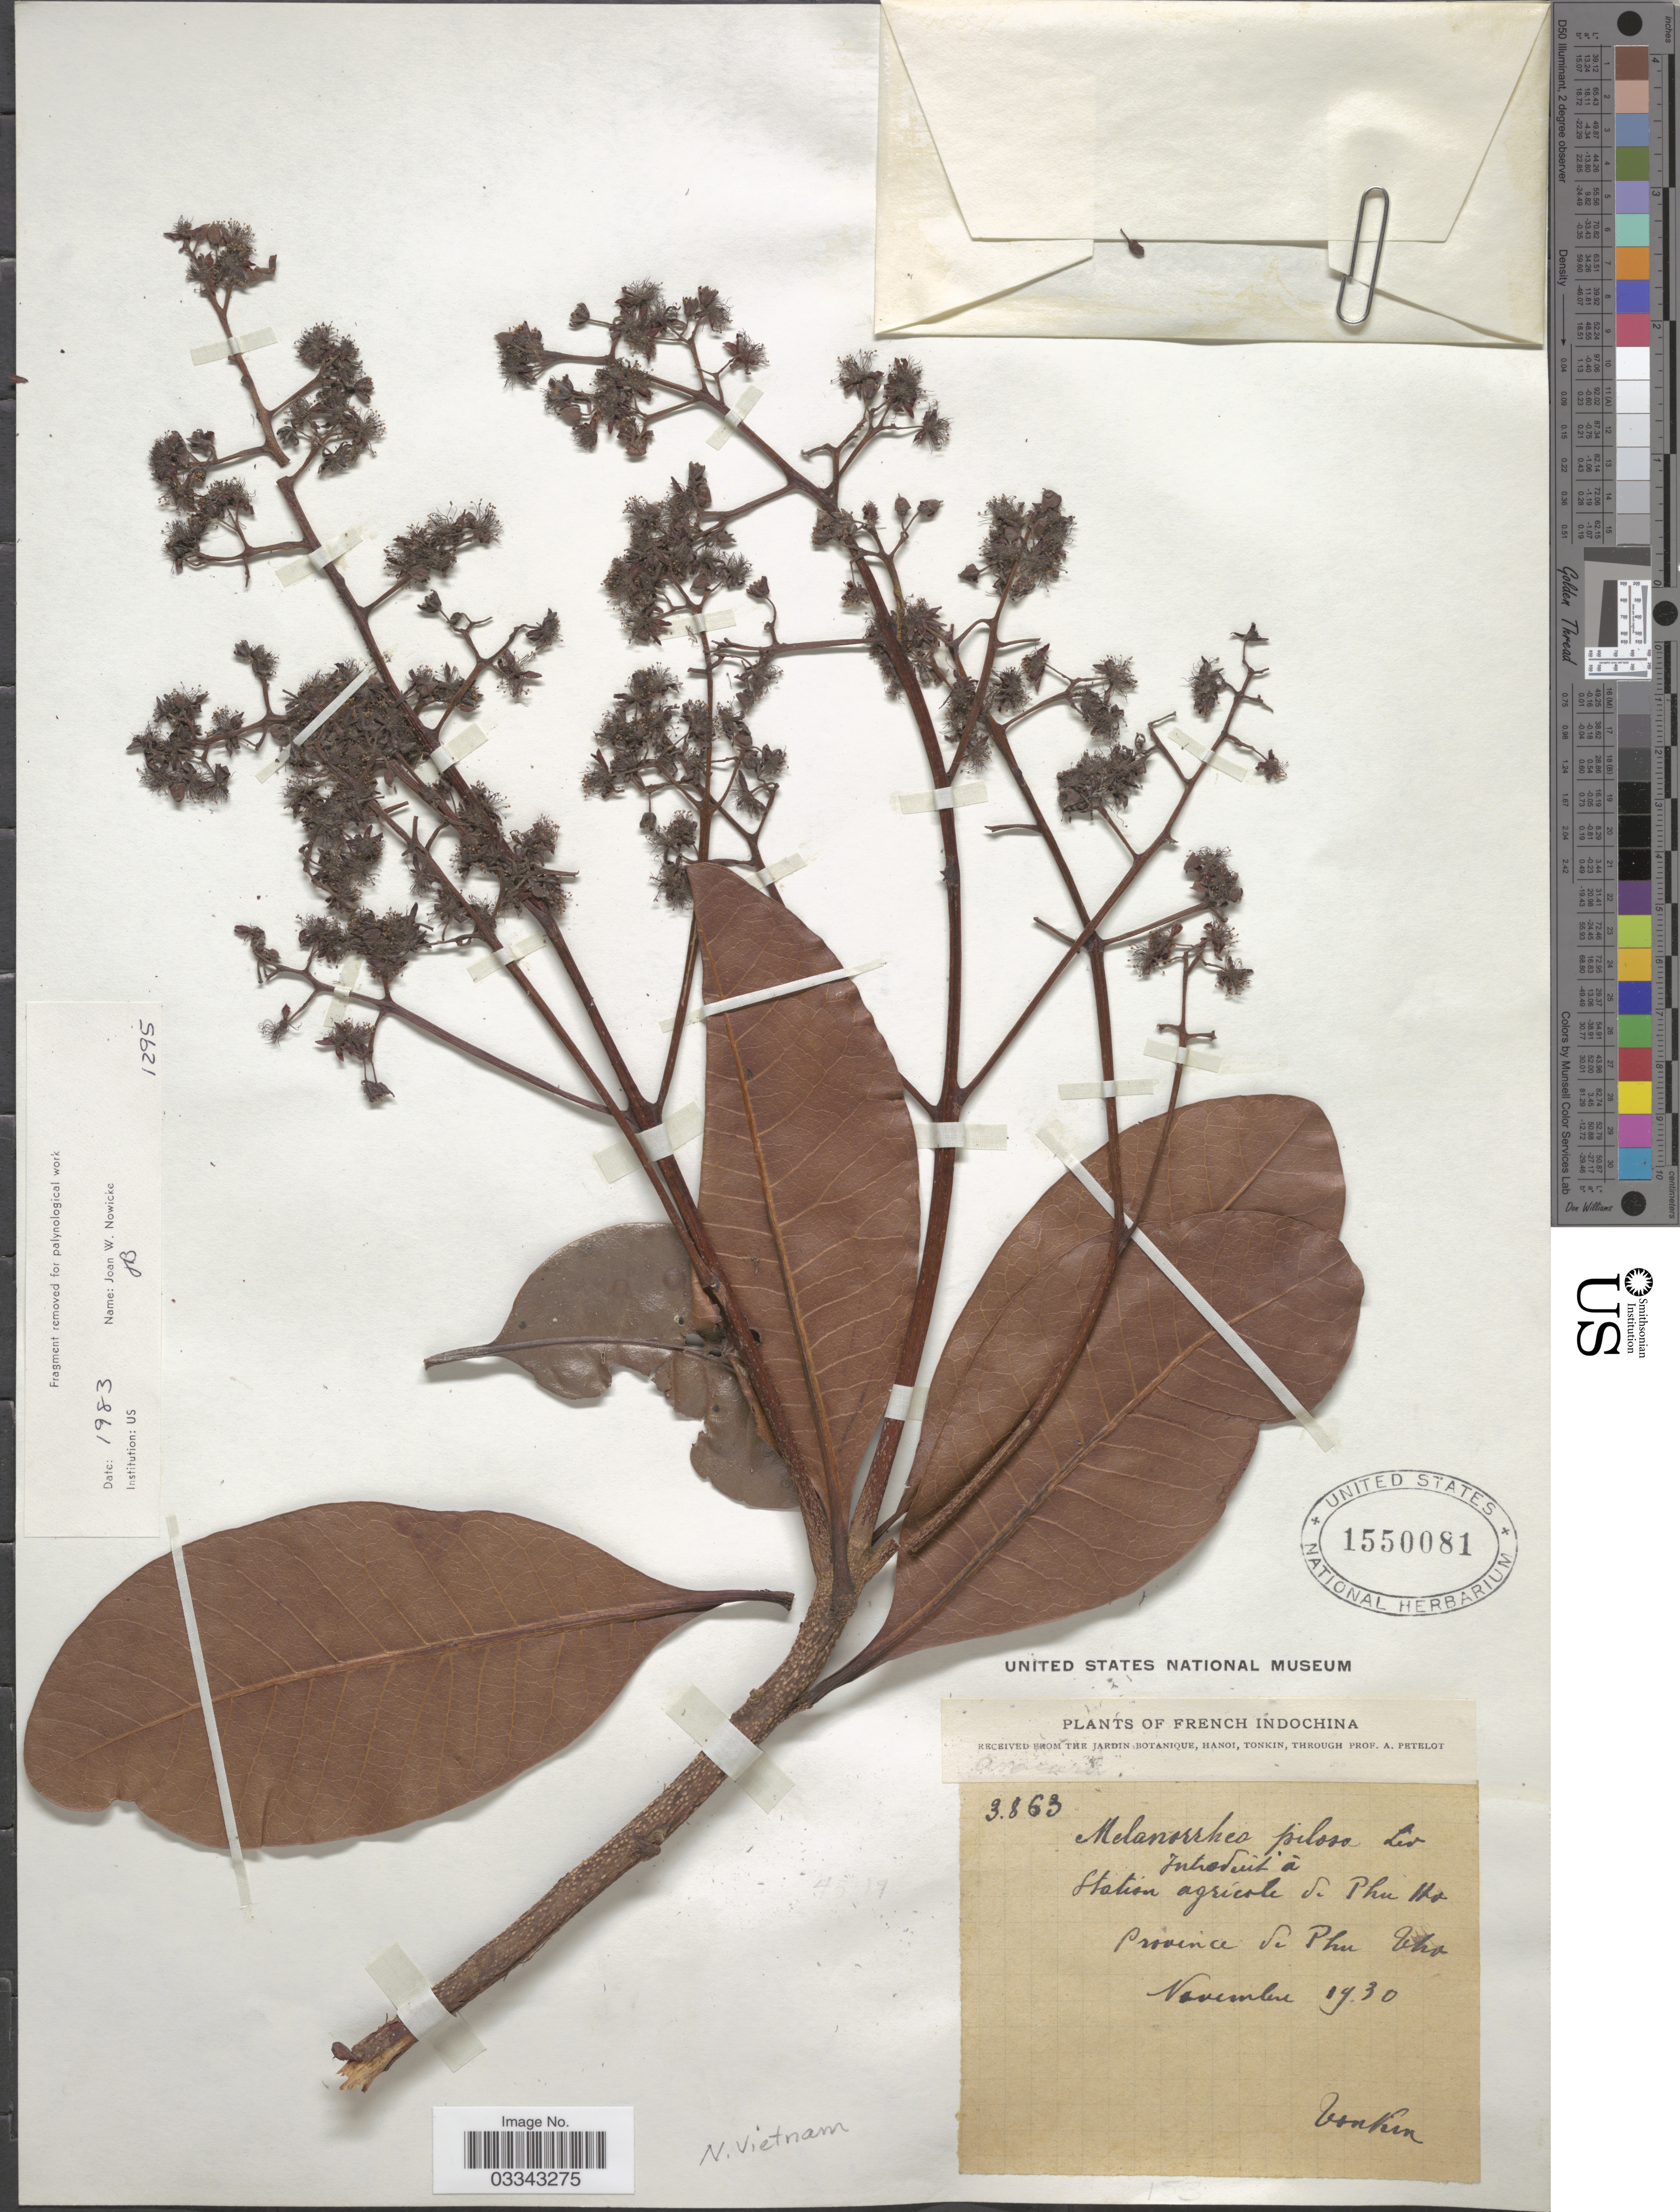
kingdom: Plantae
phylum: Tracheophyta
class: Magnoliopsida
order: Sapindales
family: Anacardiaceae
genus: Gluta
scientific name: Gluta laccifera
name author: (Pierre) Ding Hou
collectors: A. Petelot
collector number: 3836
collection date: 1930-11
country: Vietnam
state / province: Phu Tho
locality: French Indochina. Station agricole de Phu Ho. Province de Phu Tho. N. Vietnam.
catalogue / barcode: US 1550081